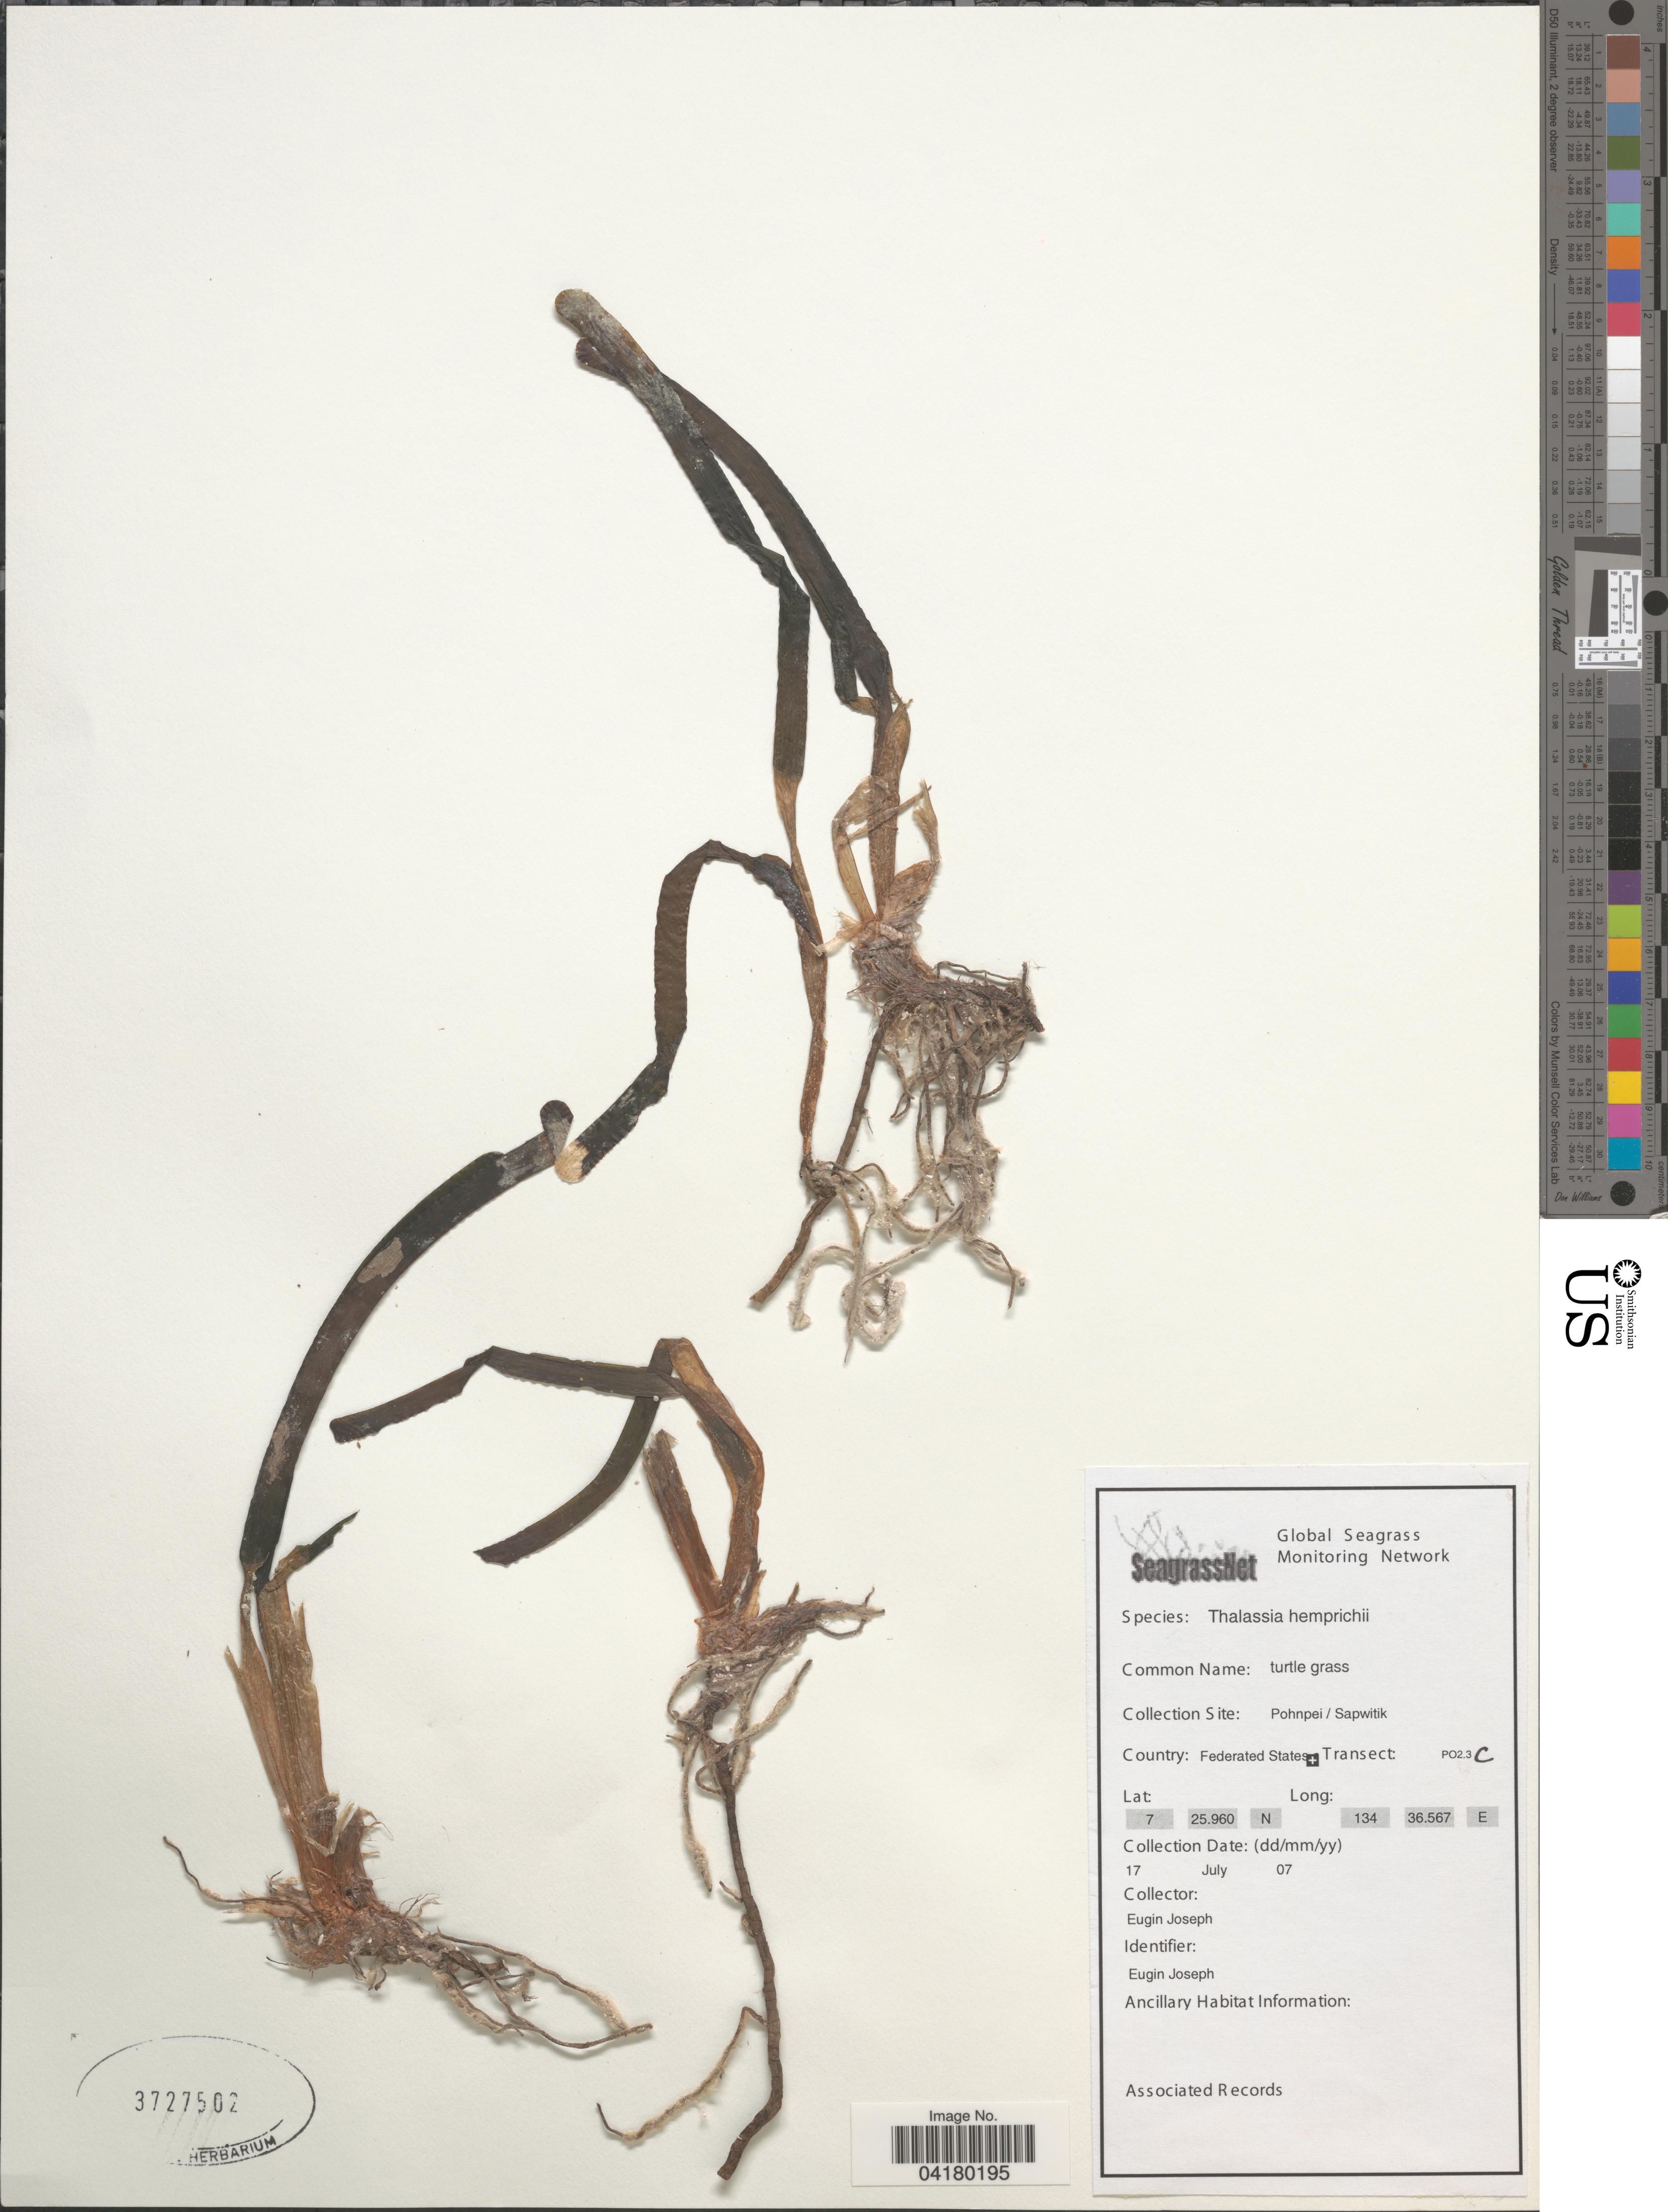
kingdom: Plantae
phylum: Tracheophyta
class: Liliopsida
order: Alismatales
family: Hydrocharitaceae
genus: Thalassia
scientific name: Thalassia hemprichii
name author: Asch.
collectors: E. Joseph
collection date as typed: Transcribed d/m/y: 17/7/7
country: Micronesia, Federated States of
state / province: Pohnpei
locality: Collection Site: Sapwitik. Country: Federated States. Transect: PO2.3C.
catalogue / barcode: US 3727502